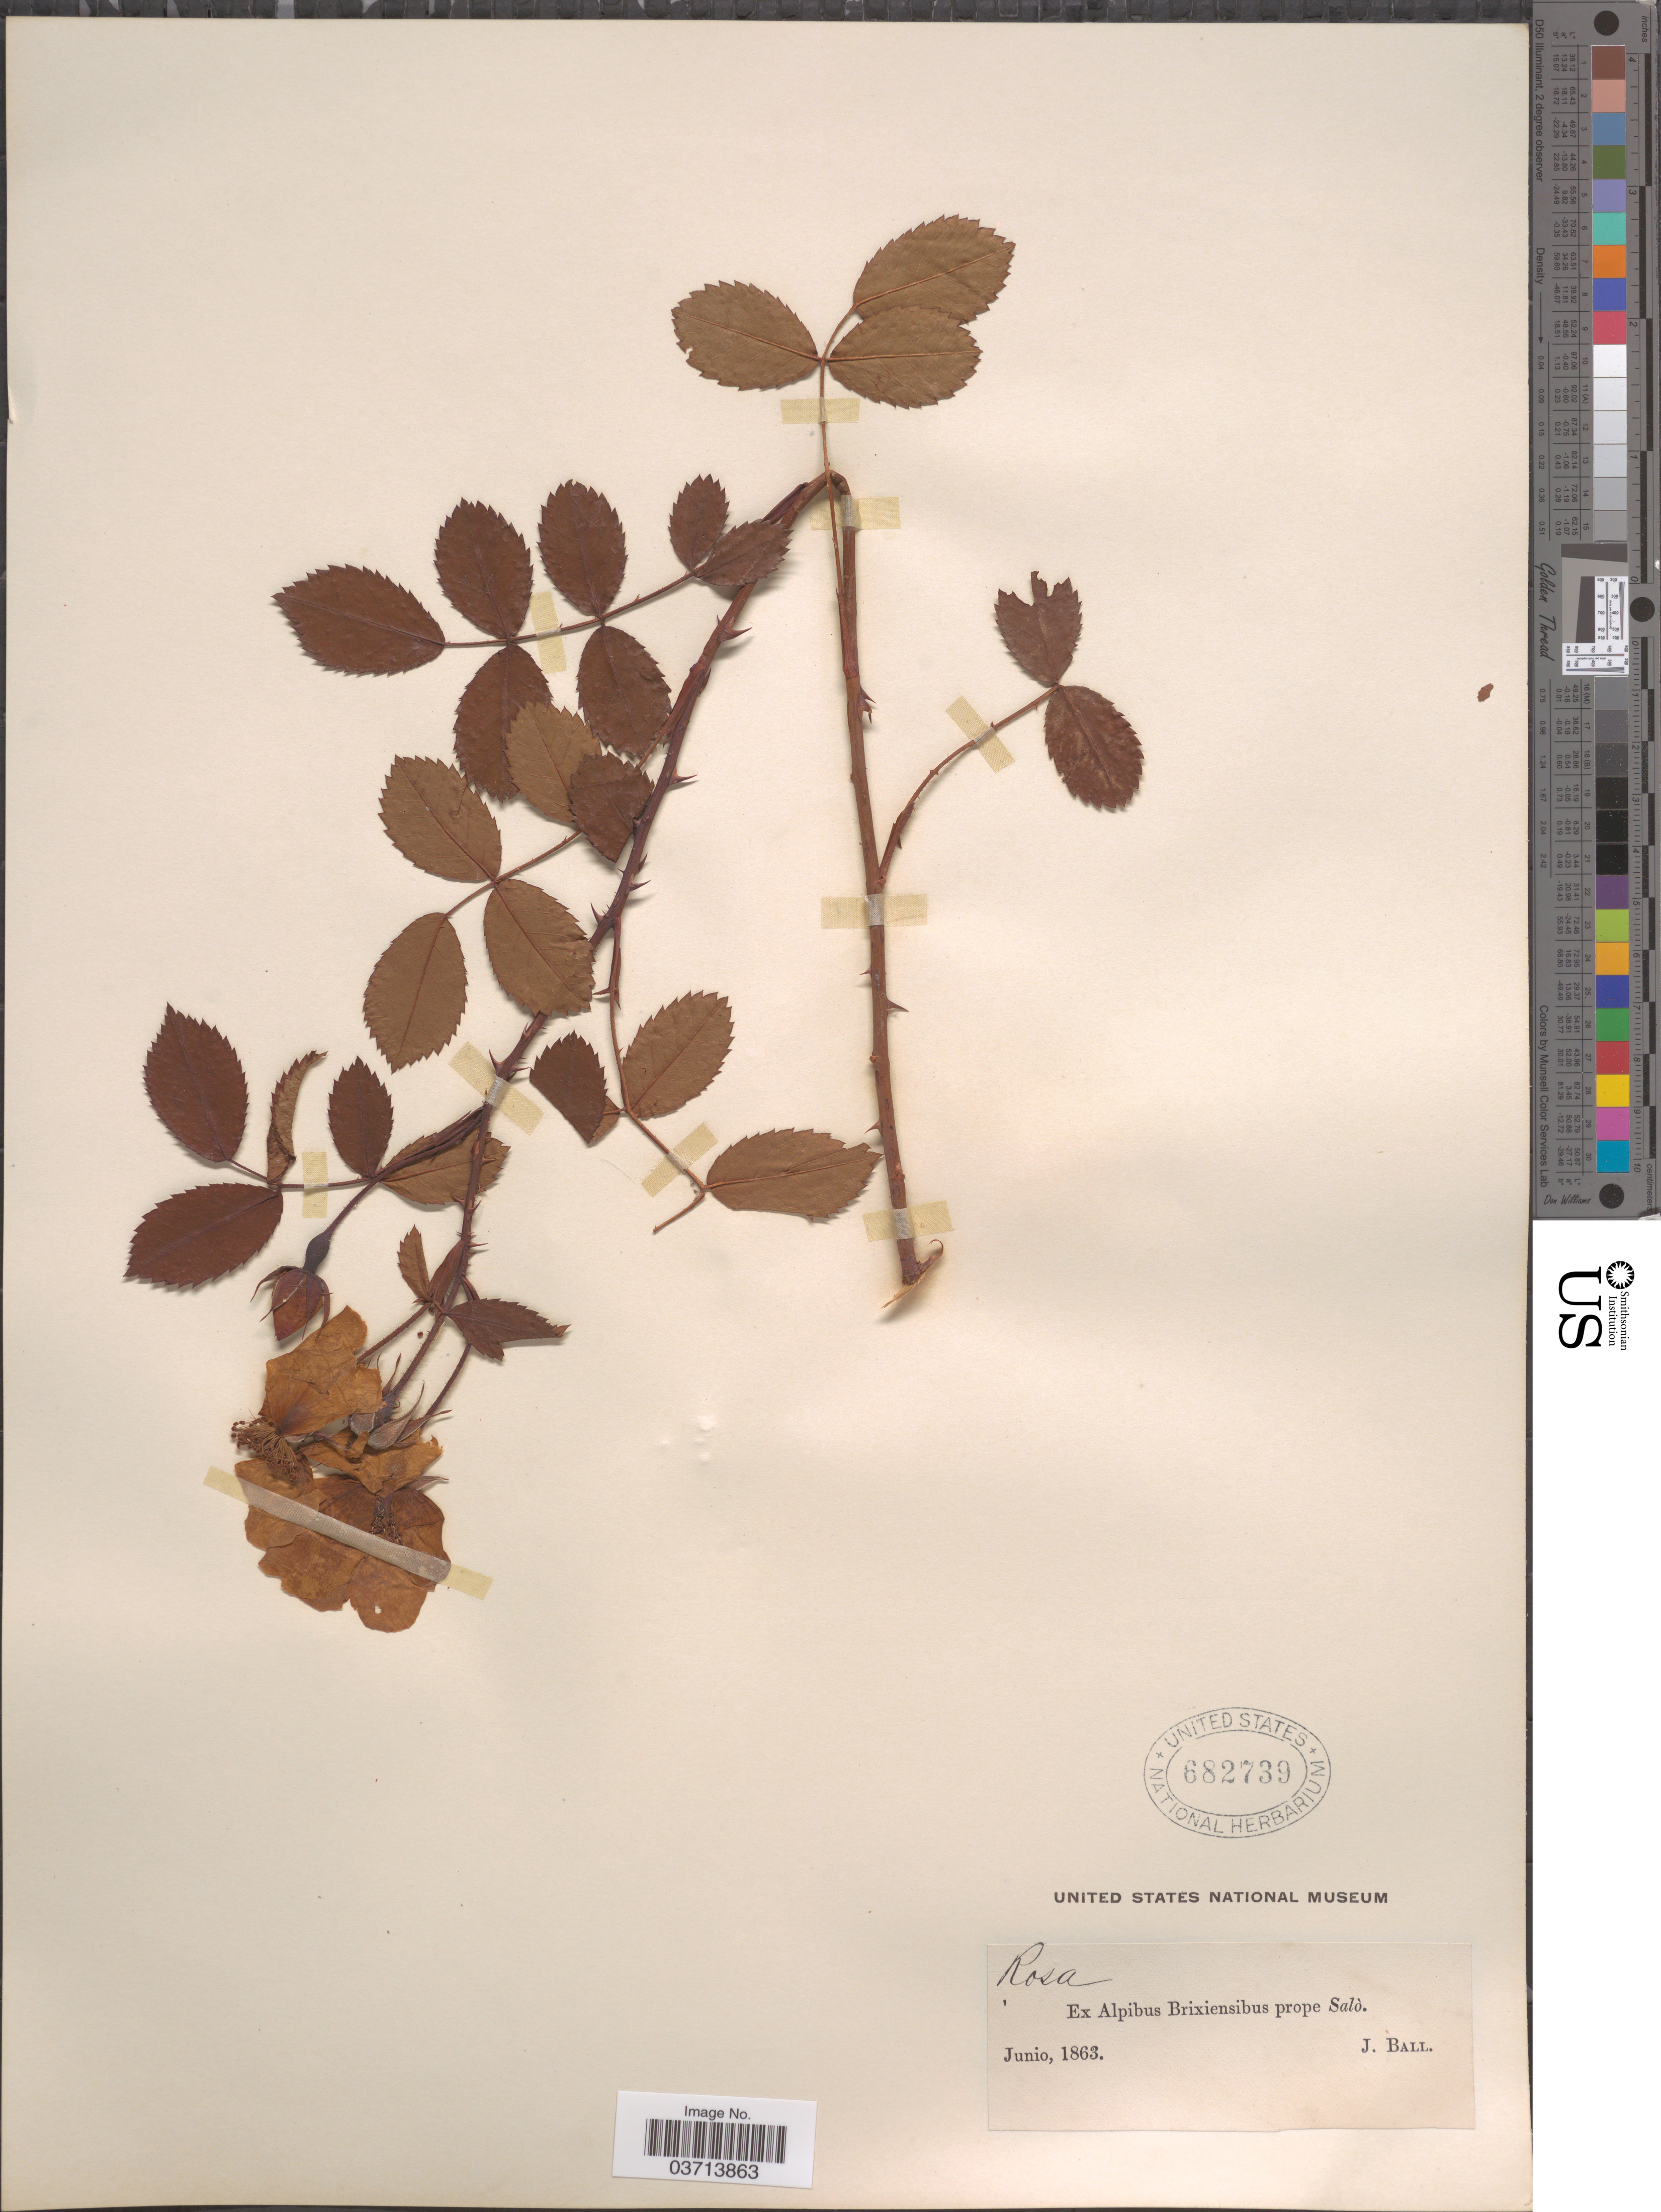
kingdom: Plantae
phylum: Tracheophyta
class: Magnoliopsida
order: Rosales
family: Rosaceae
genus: Rosa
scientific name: Rosa sp.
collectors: J. Ball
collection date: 1863-06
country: Italy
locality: Ex Alpibus Brixiensibus prope Salò.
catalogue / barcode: US 682739